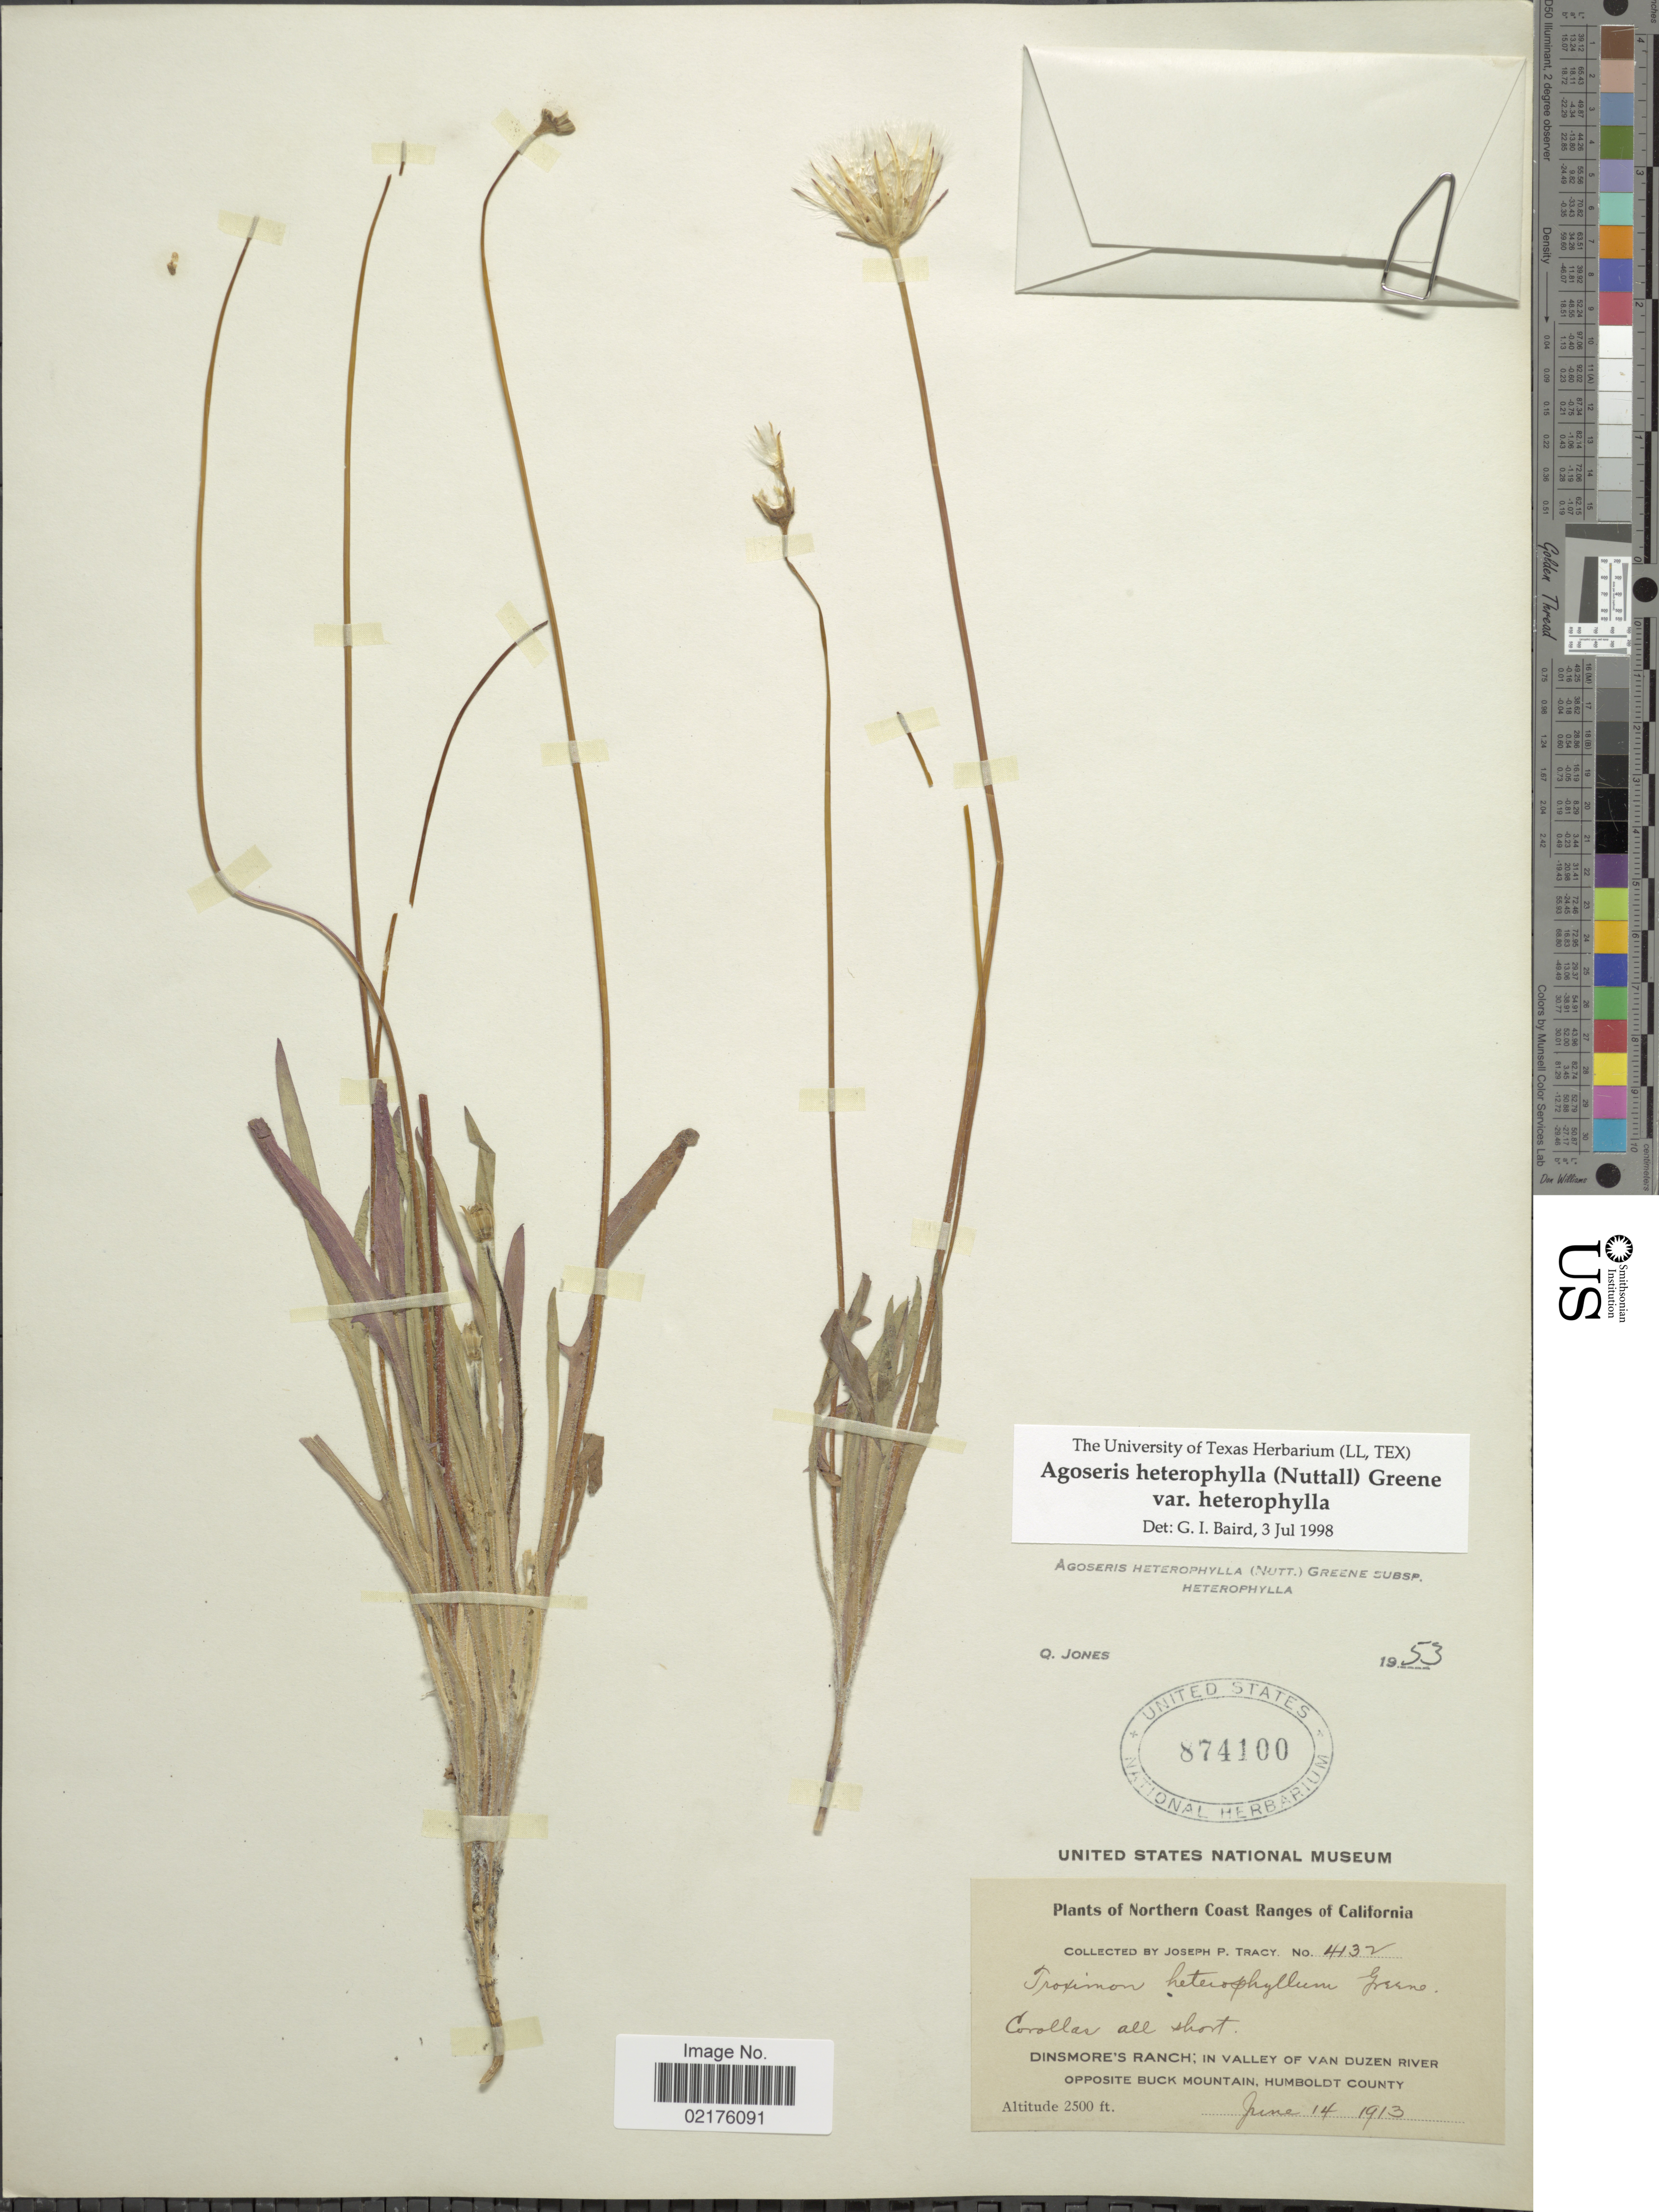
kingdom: Plantae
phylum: Tracheophyta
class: Magnoliopsida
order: Asterales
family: Asteraceae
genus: Agoseris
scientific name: Agoseris heterophylla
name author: (Nutt.) Greene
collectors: J. Tracy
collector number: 4432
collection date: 1913-06-14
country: United States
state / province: California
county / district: Humboldt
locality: Northern Coast Ranges of California, Disnmore's Ranch, IN valley of Van Duzen River Opposite Buck Mountain, Humboldt County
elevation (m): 762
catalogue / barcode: US 874100